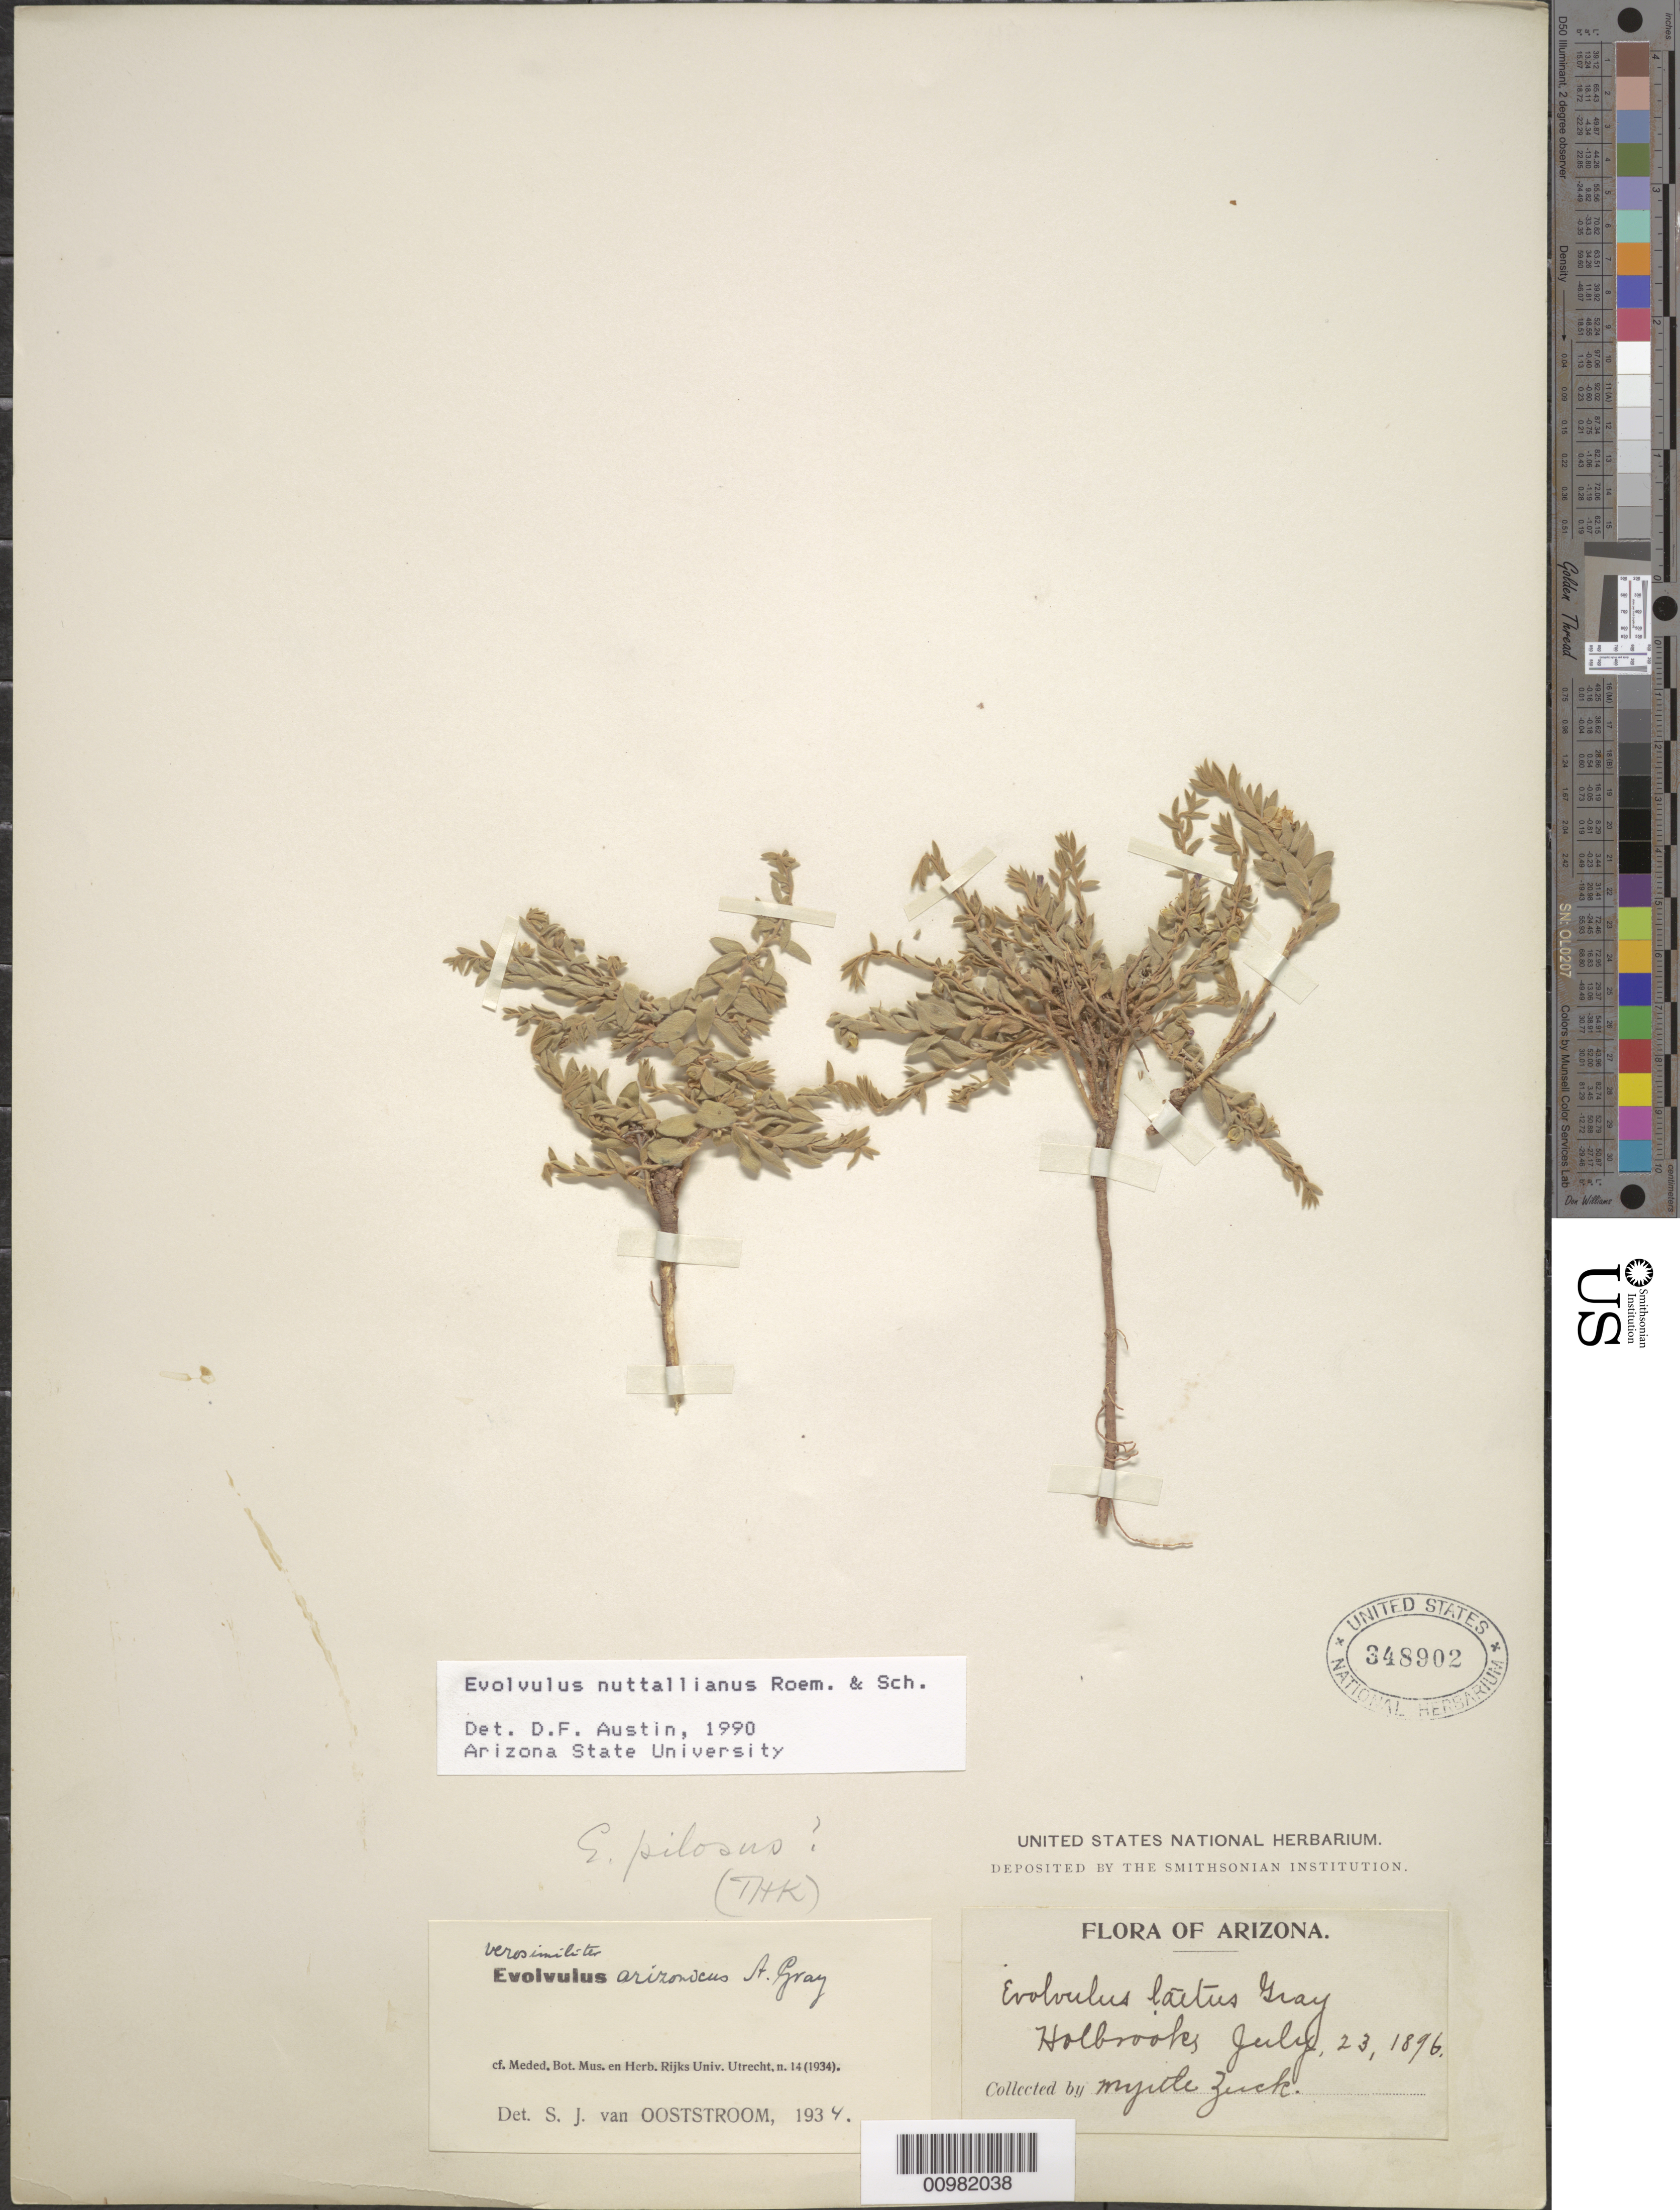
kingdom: Plantae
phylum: Tracheophyta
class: Magnoliopsida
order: Solanales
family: Convolvulaceae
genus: Evolvulus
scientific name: Evolvulus nuttallianus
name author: Roem. & Schult.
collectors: M. Zuck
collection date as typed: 23 Jul 1896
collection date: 1896-07-23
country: United States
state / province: Arizona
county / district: Navajo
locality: Holbrook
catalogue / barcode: US 348902